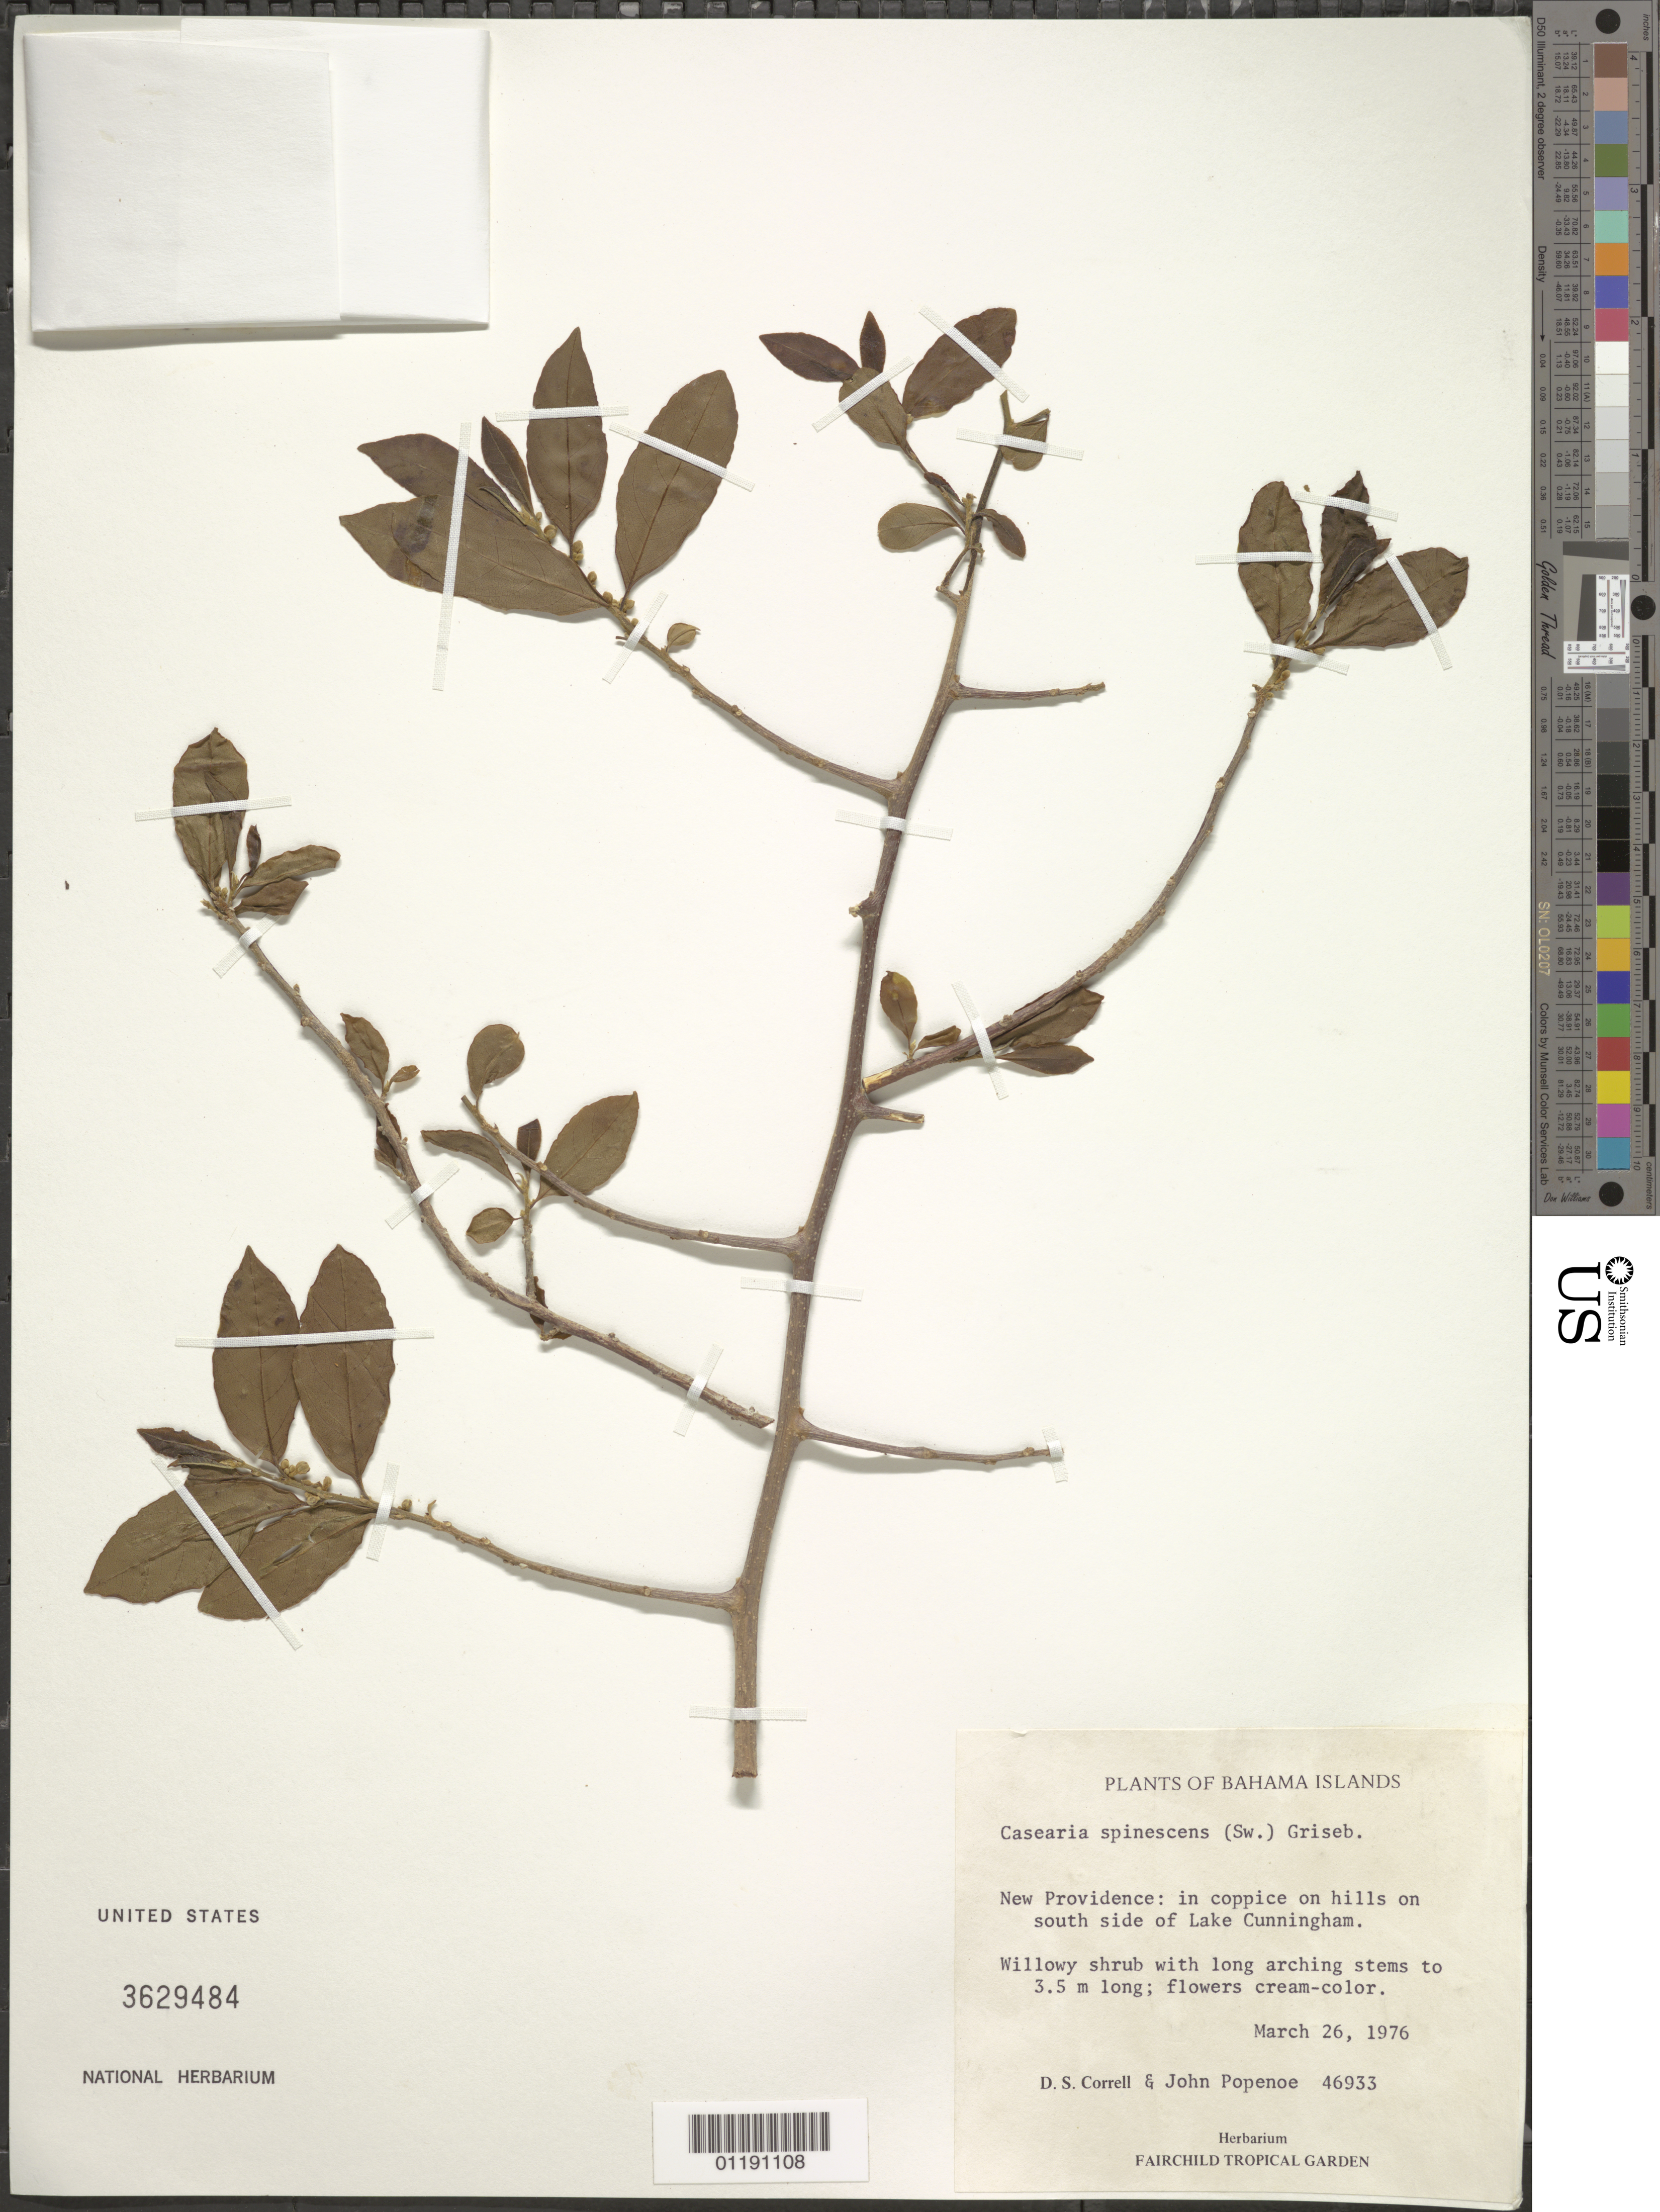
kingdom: Plantae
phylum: Tracheophyta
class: Magnoliopsida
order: Malpighiales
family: Salicaceae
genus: Casearia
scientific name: Casearia spinescens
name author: (Sw.) Griseb.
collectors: D. S. Correll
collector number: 46933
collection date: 1976-03-26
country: Bahamas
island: New Providence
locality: In coppice on hills on S side of Lake Cunningham.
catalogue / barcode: US 3629484